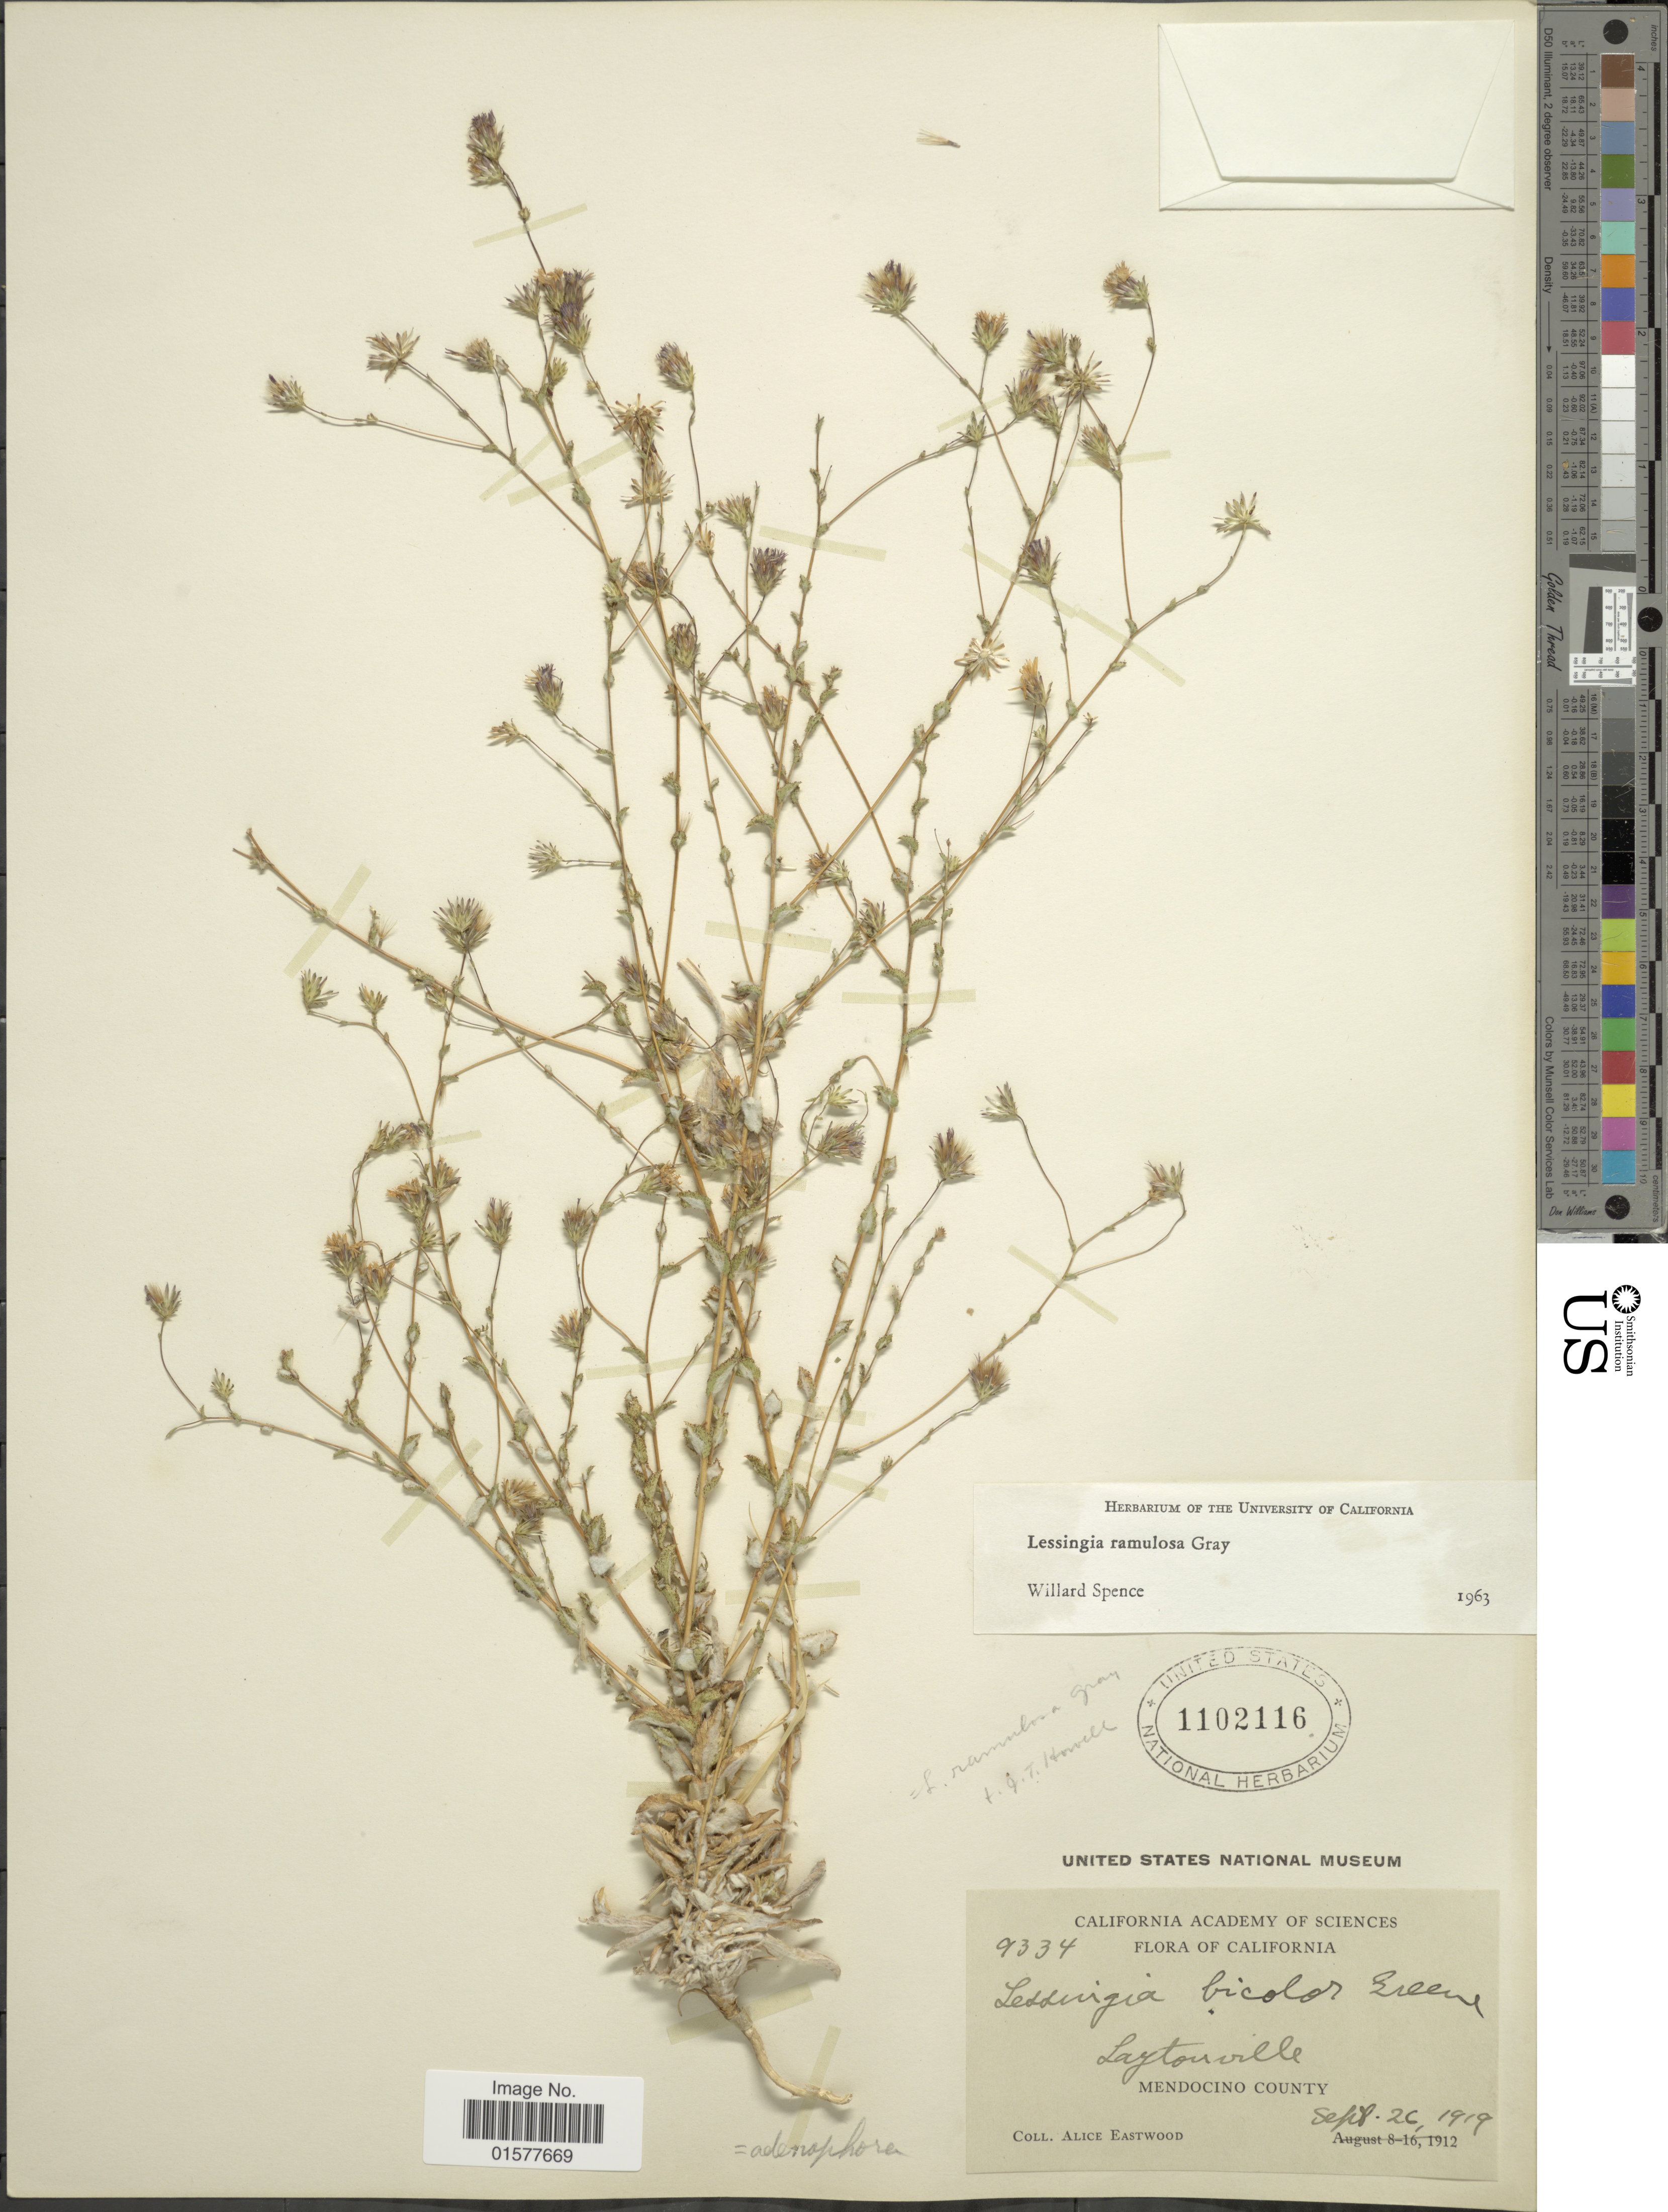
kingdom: Plantae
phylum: Tracheophyta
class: Magnoliopsida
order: Asterales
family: Asteraceae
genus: Lessingia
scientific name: Lessingia ramulosa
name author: A. Gray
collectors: A. Eastwood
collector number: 9334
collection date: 1919-09-26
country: United States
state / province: California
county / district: Mendocino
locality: Laytonville, Mendocino County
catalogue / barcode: US 1102116